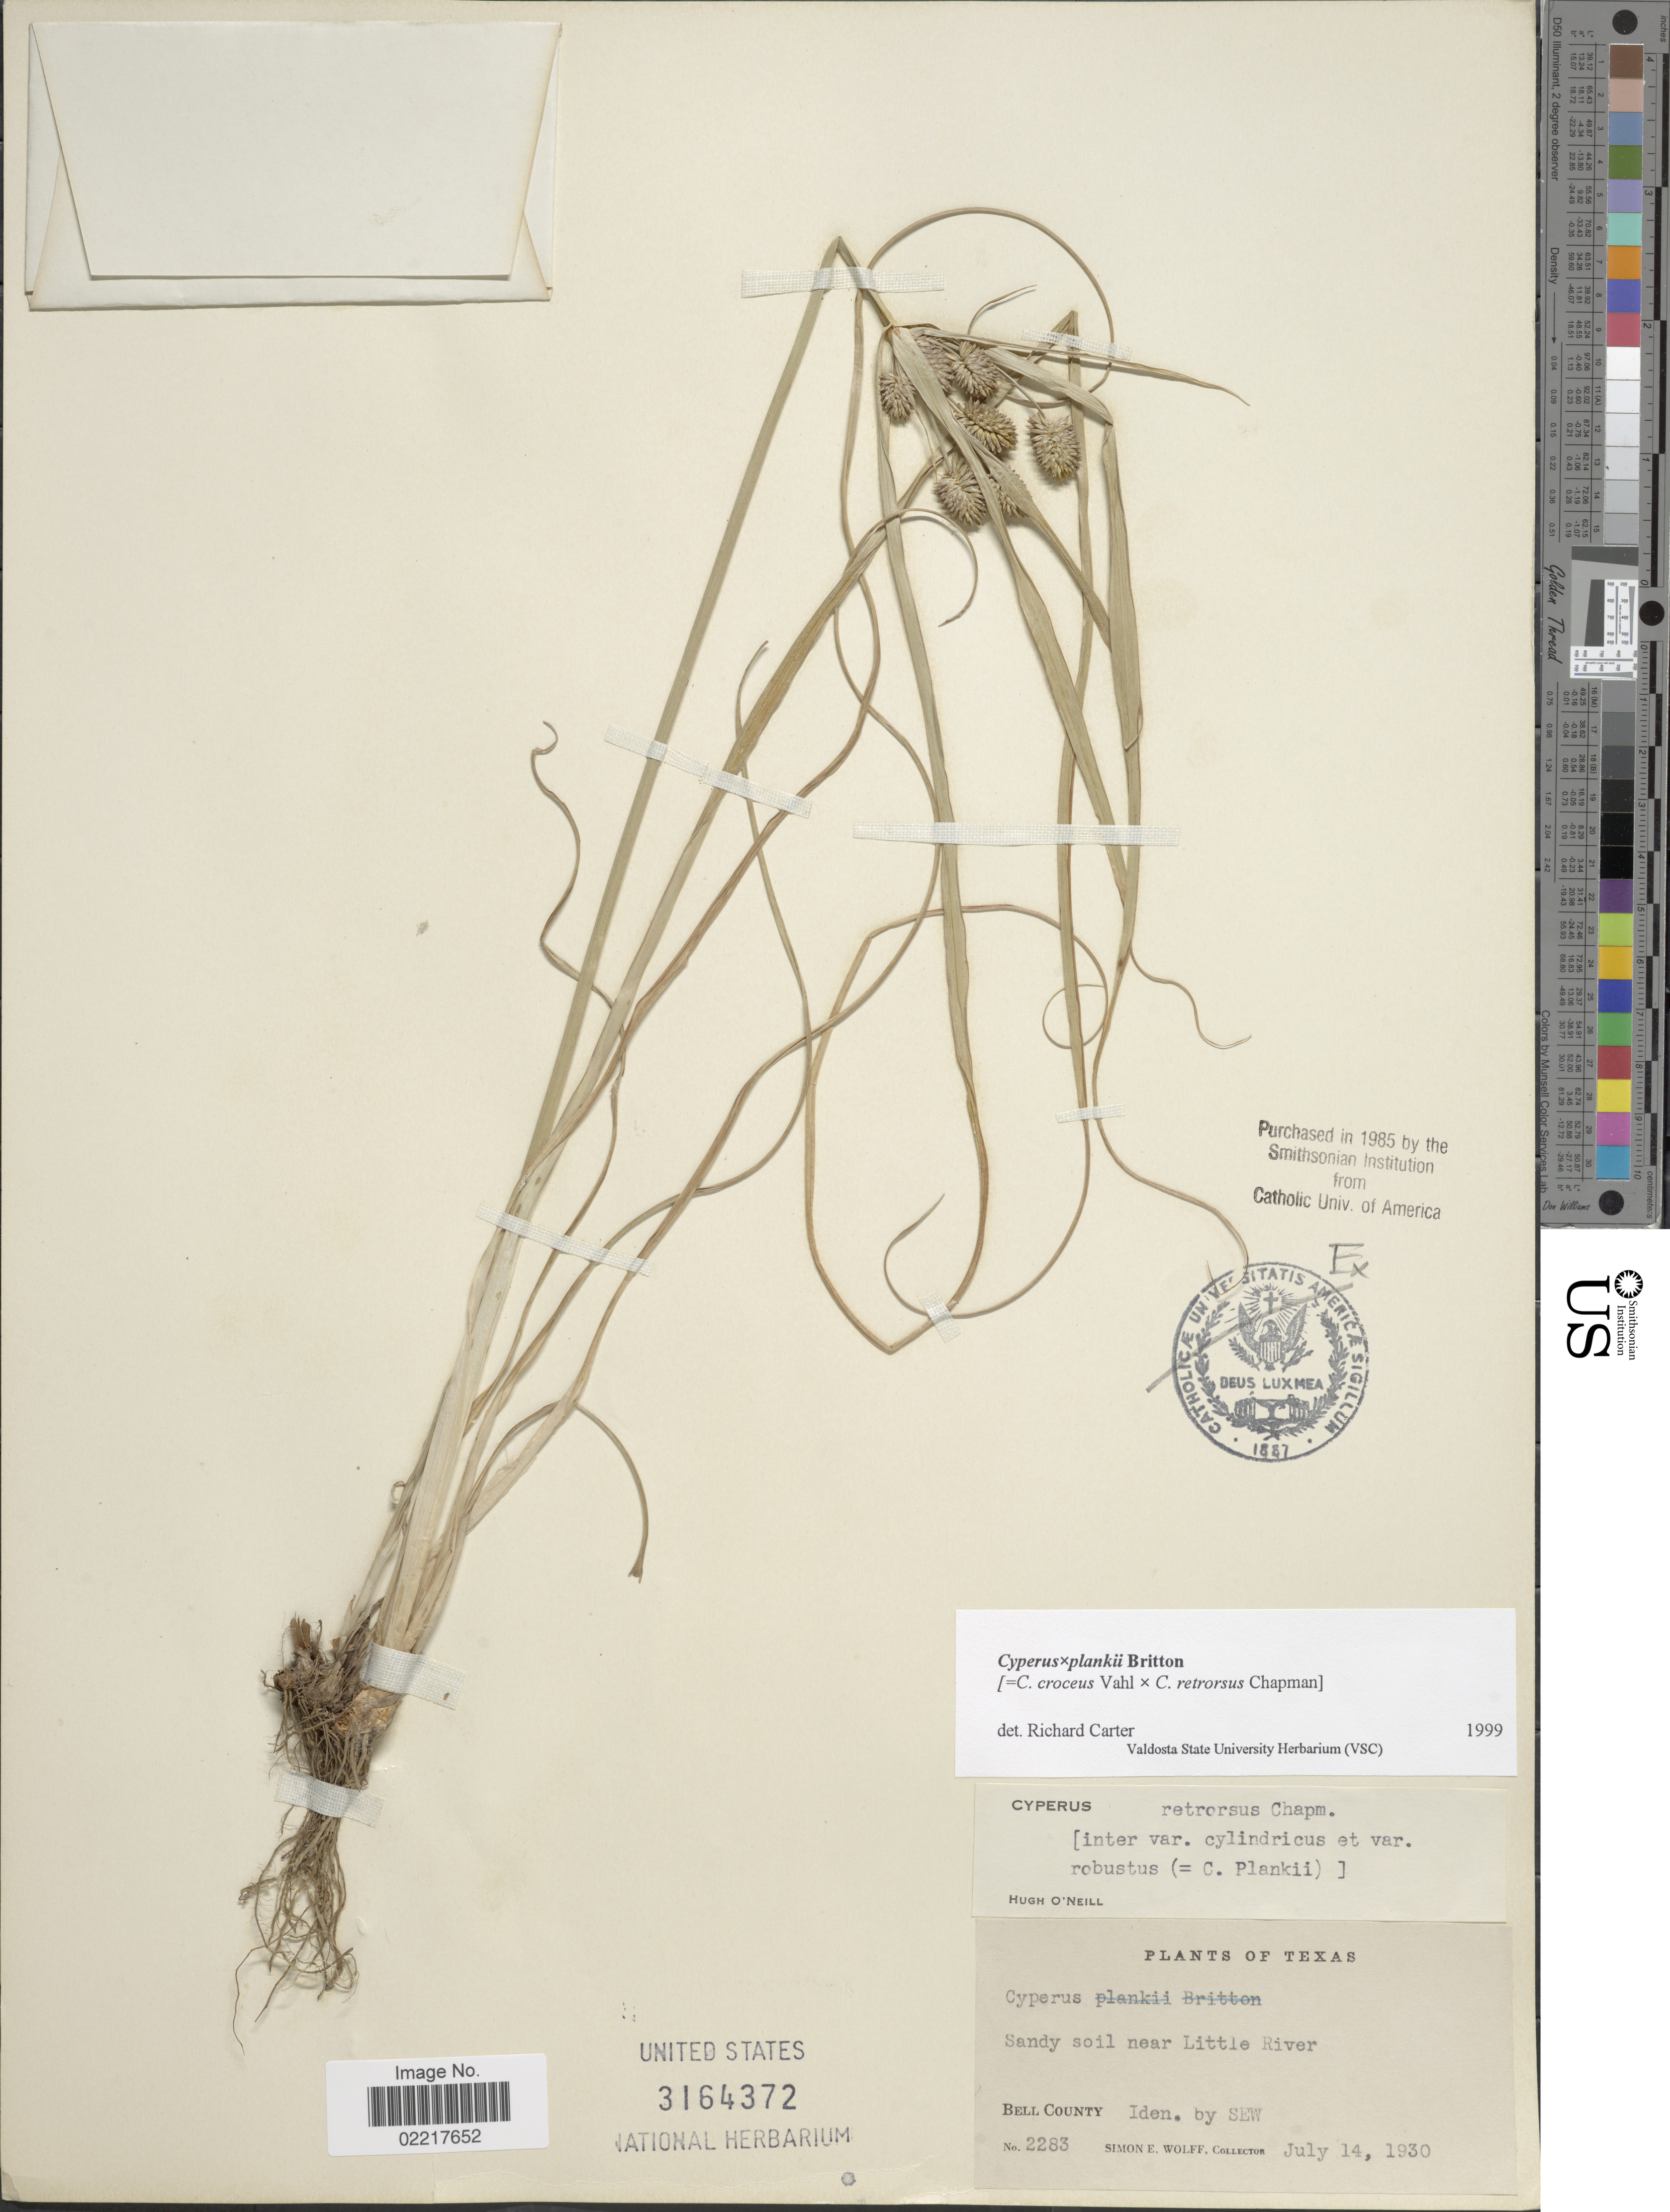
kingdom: Plantae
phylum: Tracheophyta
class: Liliopsida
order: Poales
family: Cyperaceae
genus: Cyperus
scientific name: Cyperus x plankii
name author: Britton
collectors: S. E. Wolff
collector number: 2283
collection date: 1930-07-14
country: United States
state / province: Texas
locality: Near Little River, Bell County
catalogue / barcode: US 3164372